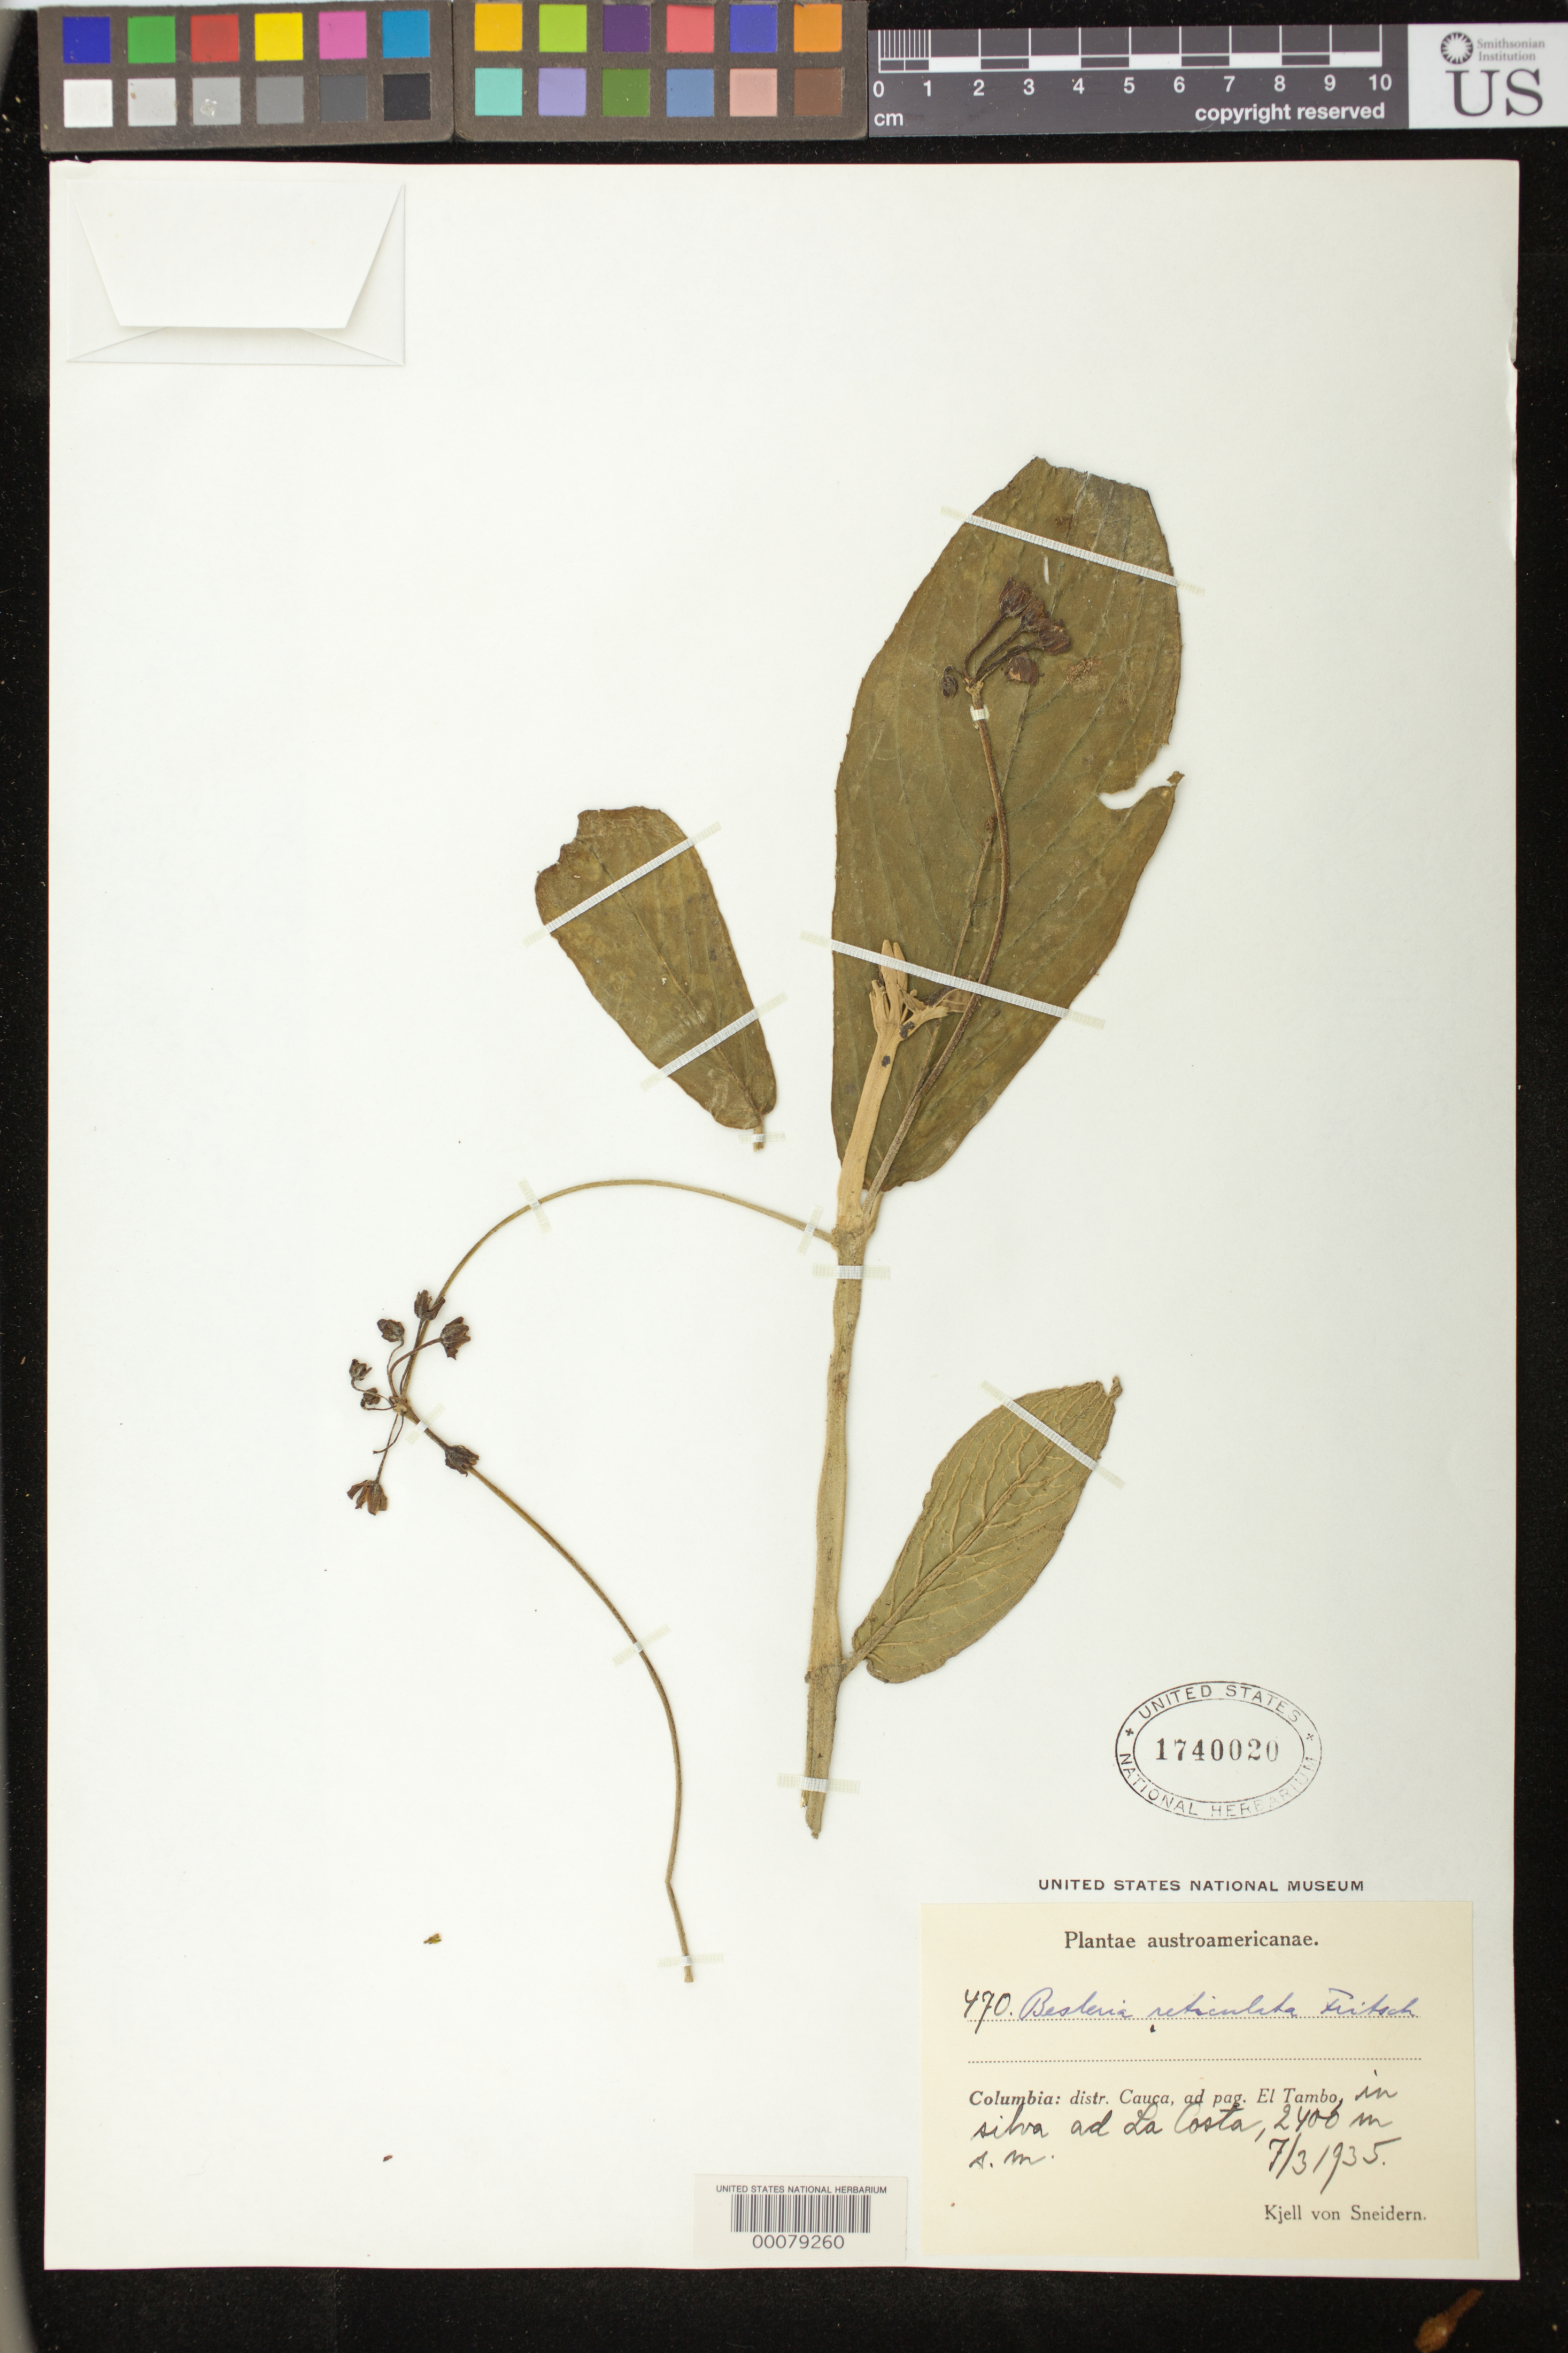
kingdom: Plantae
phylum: Tracheophyta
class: Magnoliopsida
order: Lamiales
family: Gesneriaceae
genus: Besleria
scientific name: Besleria reticulata var. reticulata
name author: Fritsch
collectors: K. von Sneidern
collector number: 470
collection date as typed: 1935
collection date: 1935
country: Colombia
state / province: Cauca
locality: Ad pag El Tambo, in silva ad La Costa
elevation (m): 2400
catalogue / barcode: US 1740020